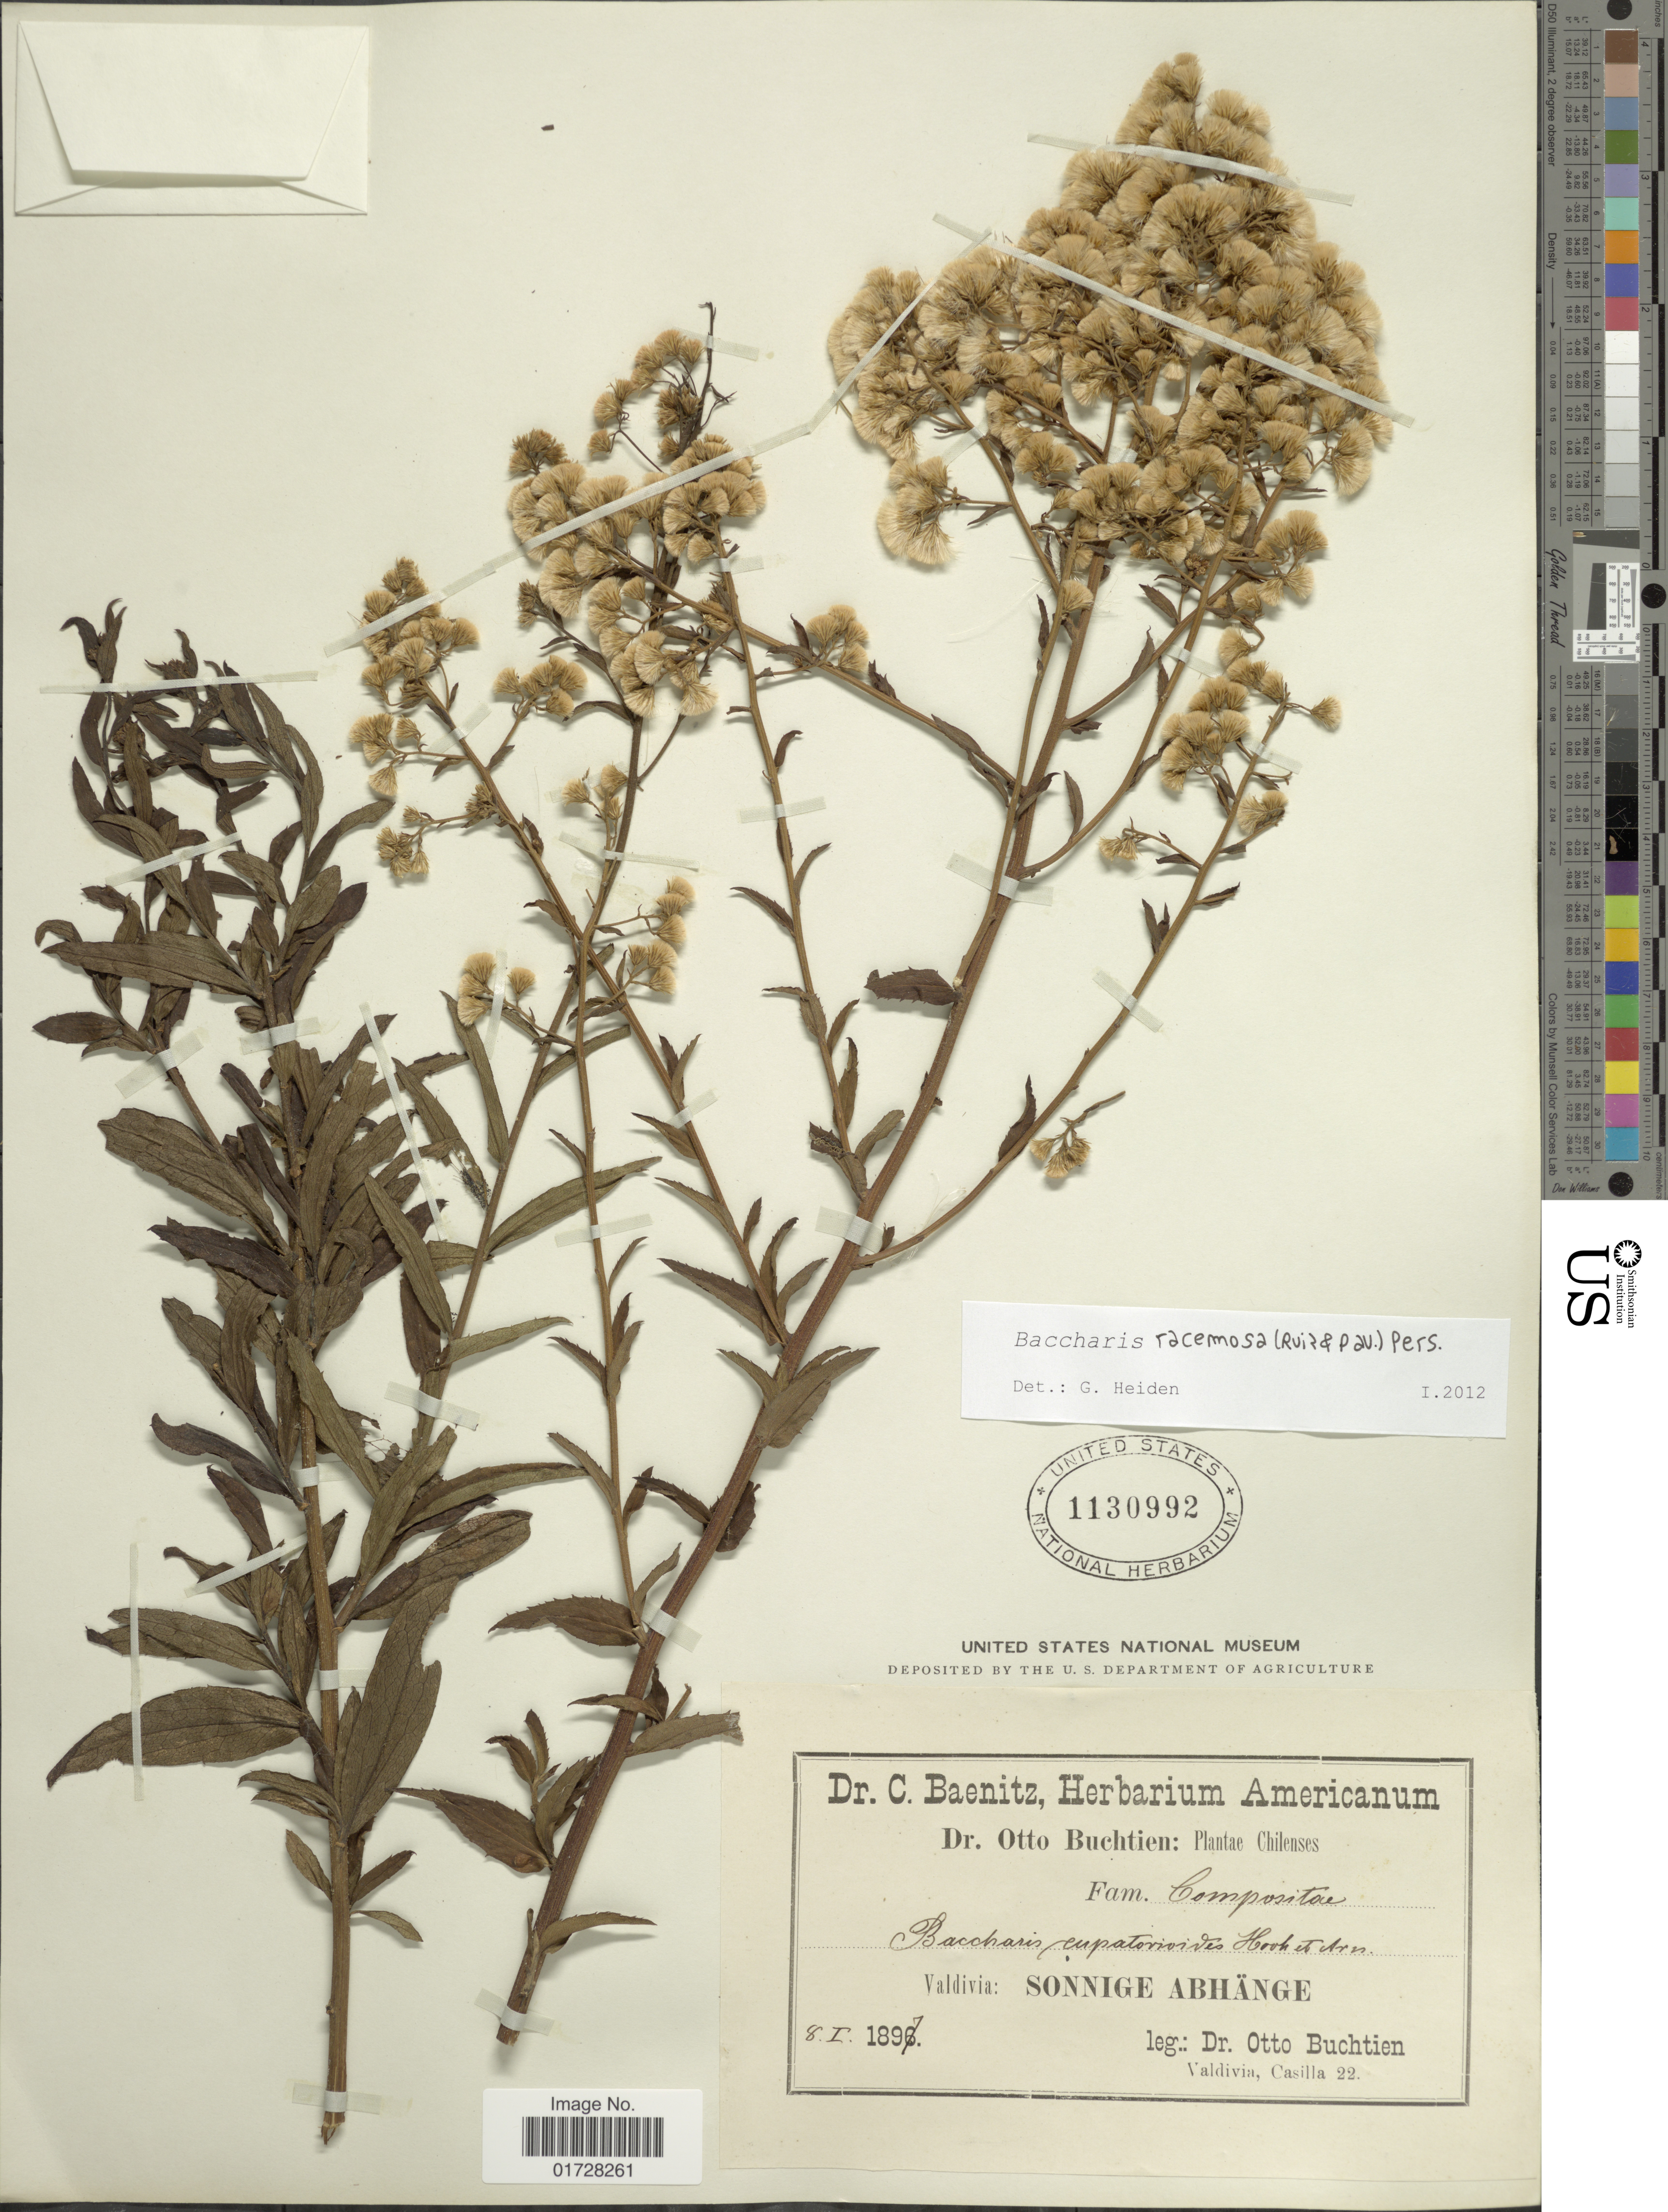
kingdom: Plantae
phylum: Tracheophyta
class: Magnoliopsida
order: Asterales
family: Asteraceae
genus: Baccharis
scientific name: Baccharis racemosa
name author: (Ruiz & Pav.) DC.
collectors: O. Buchtien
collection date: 1897-01-08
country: Chile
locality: Valdivia, Sonnige Abhange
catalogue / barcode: US 1130992